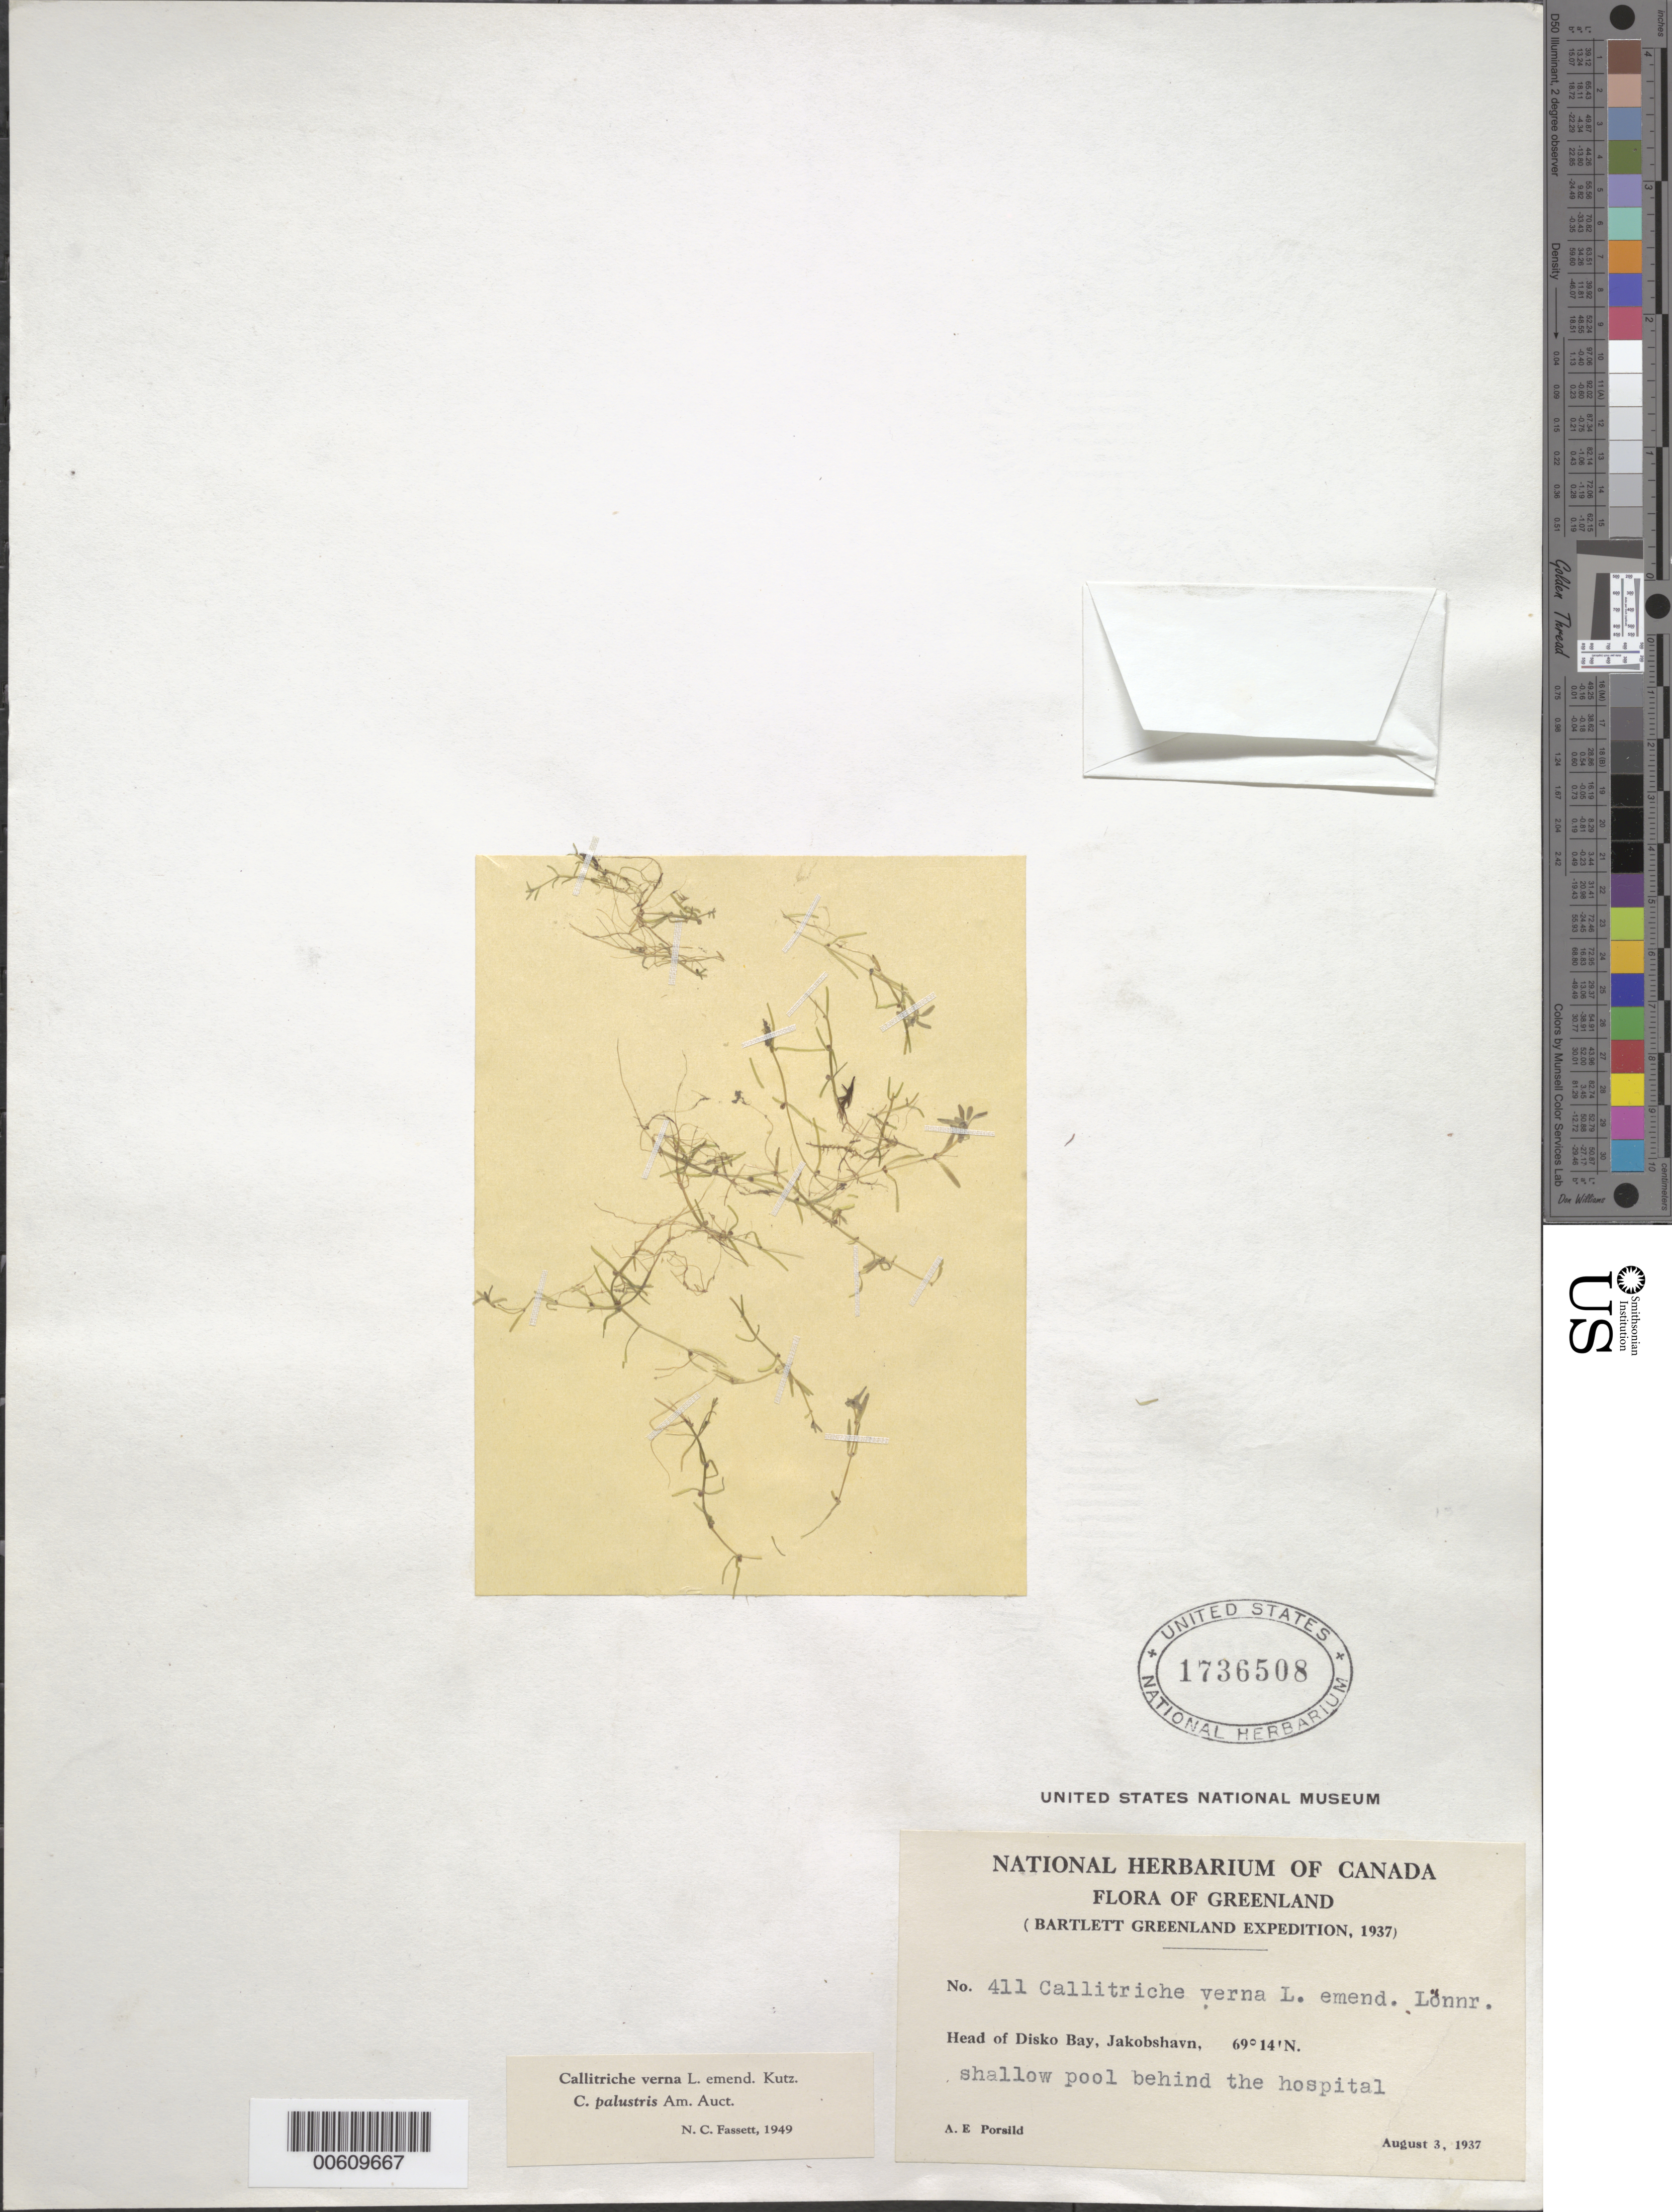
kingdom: Plantae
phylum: Tracheophyta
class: Magnoliopsida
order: Lamiales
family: Plantaginaceae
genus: Callitriche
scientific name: Callitriche verna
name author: L.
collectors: A. E. Porsild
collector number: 411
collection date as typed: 03 Aug 1937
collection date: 1937-08-03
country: Greenland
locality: Head of Disko Bay, Jakobshavn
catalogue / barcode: US 1736508